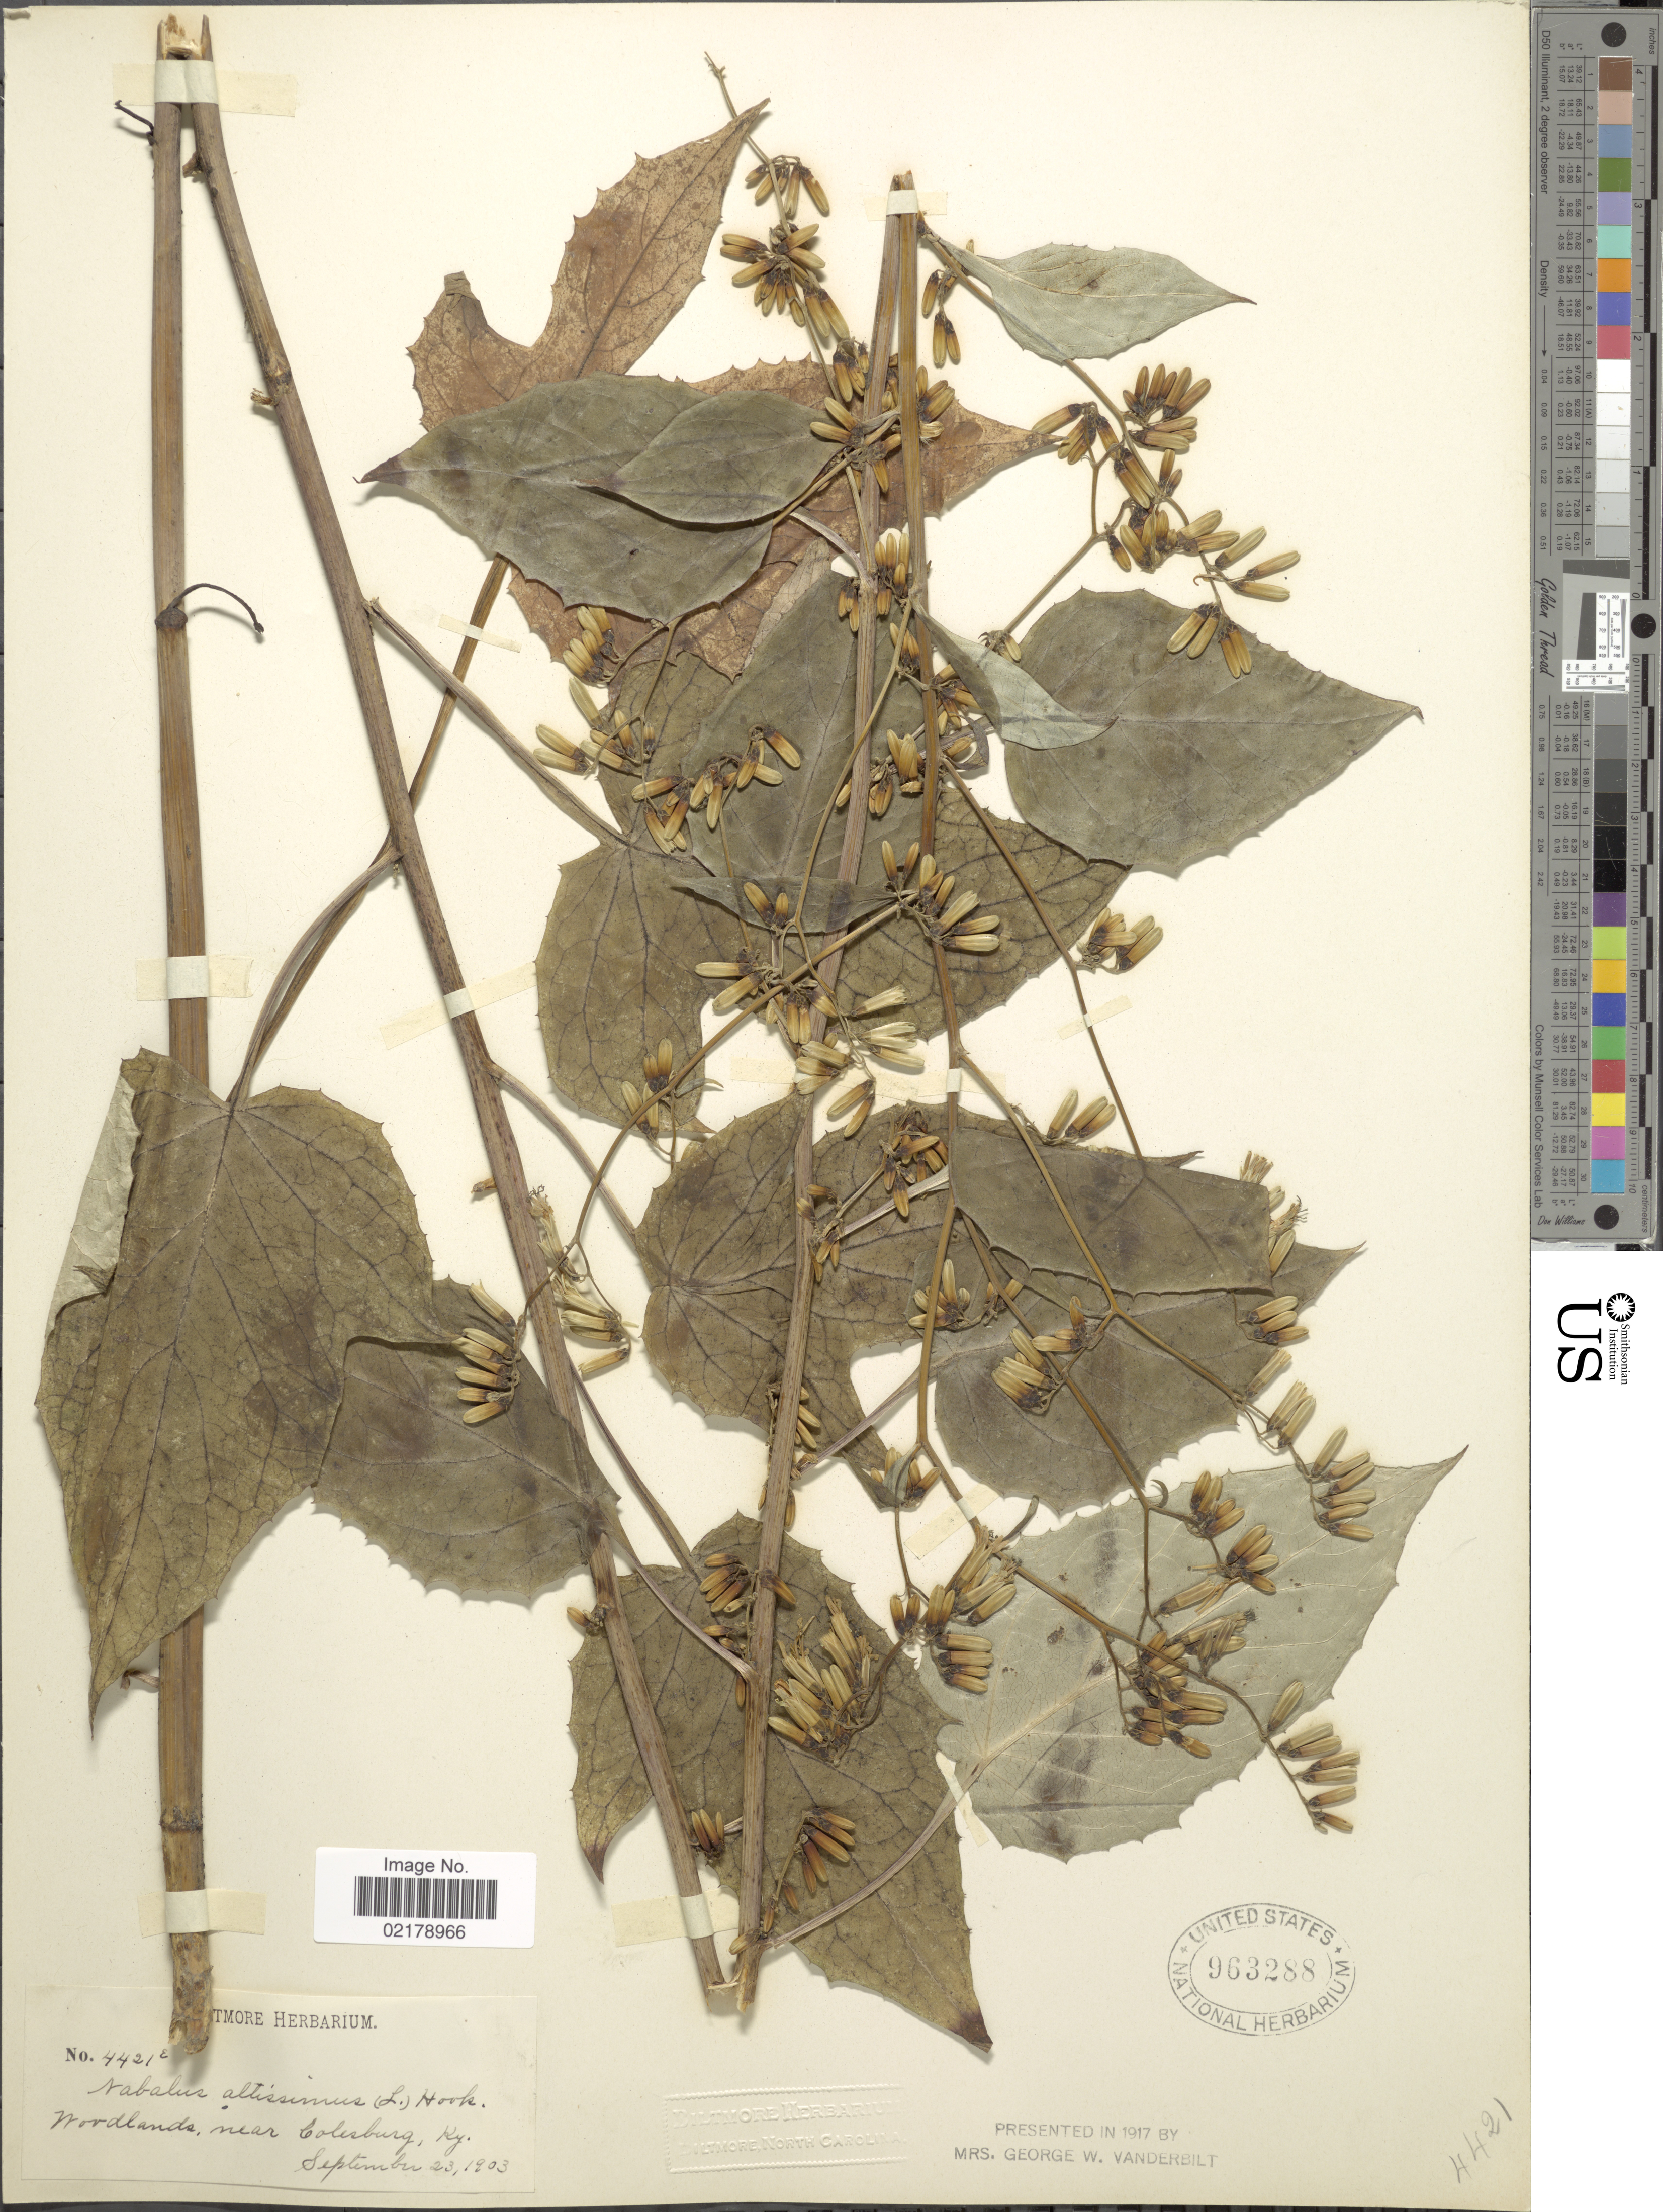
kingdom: Plantae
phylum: Tracheophyta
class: Magnoliopsida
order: Asterales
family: Asteraceae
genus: Nabalus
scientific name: Nabalus altissimus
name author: (L.) Hook.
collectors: ex herb. Biltmore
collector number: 4421e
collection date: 1903-09-23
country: United States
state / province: Kentucky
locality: Woodlands, near Colesburg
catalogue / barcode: US 963288